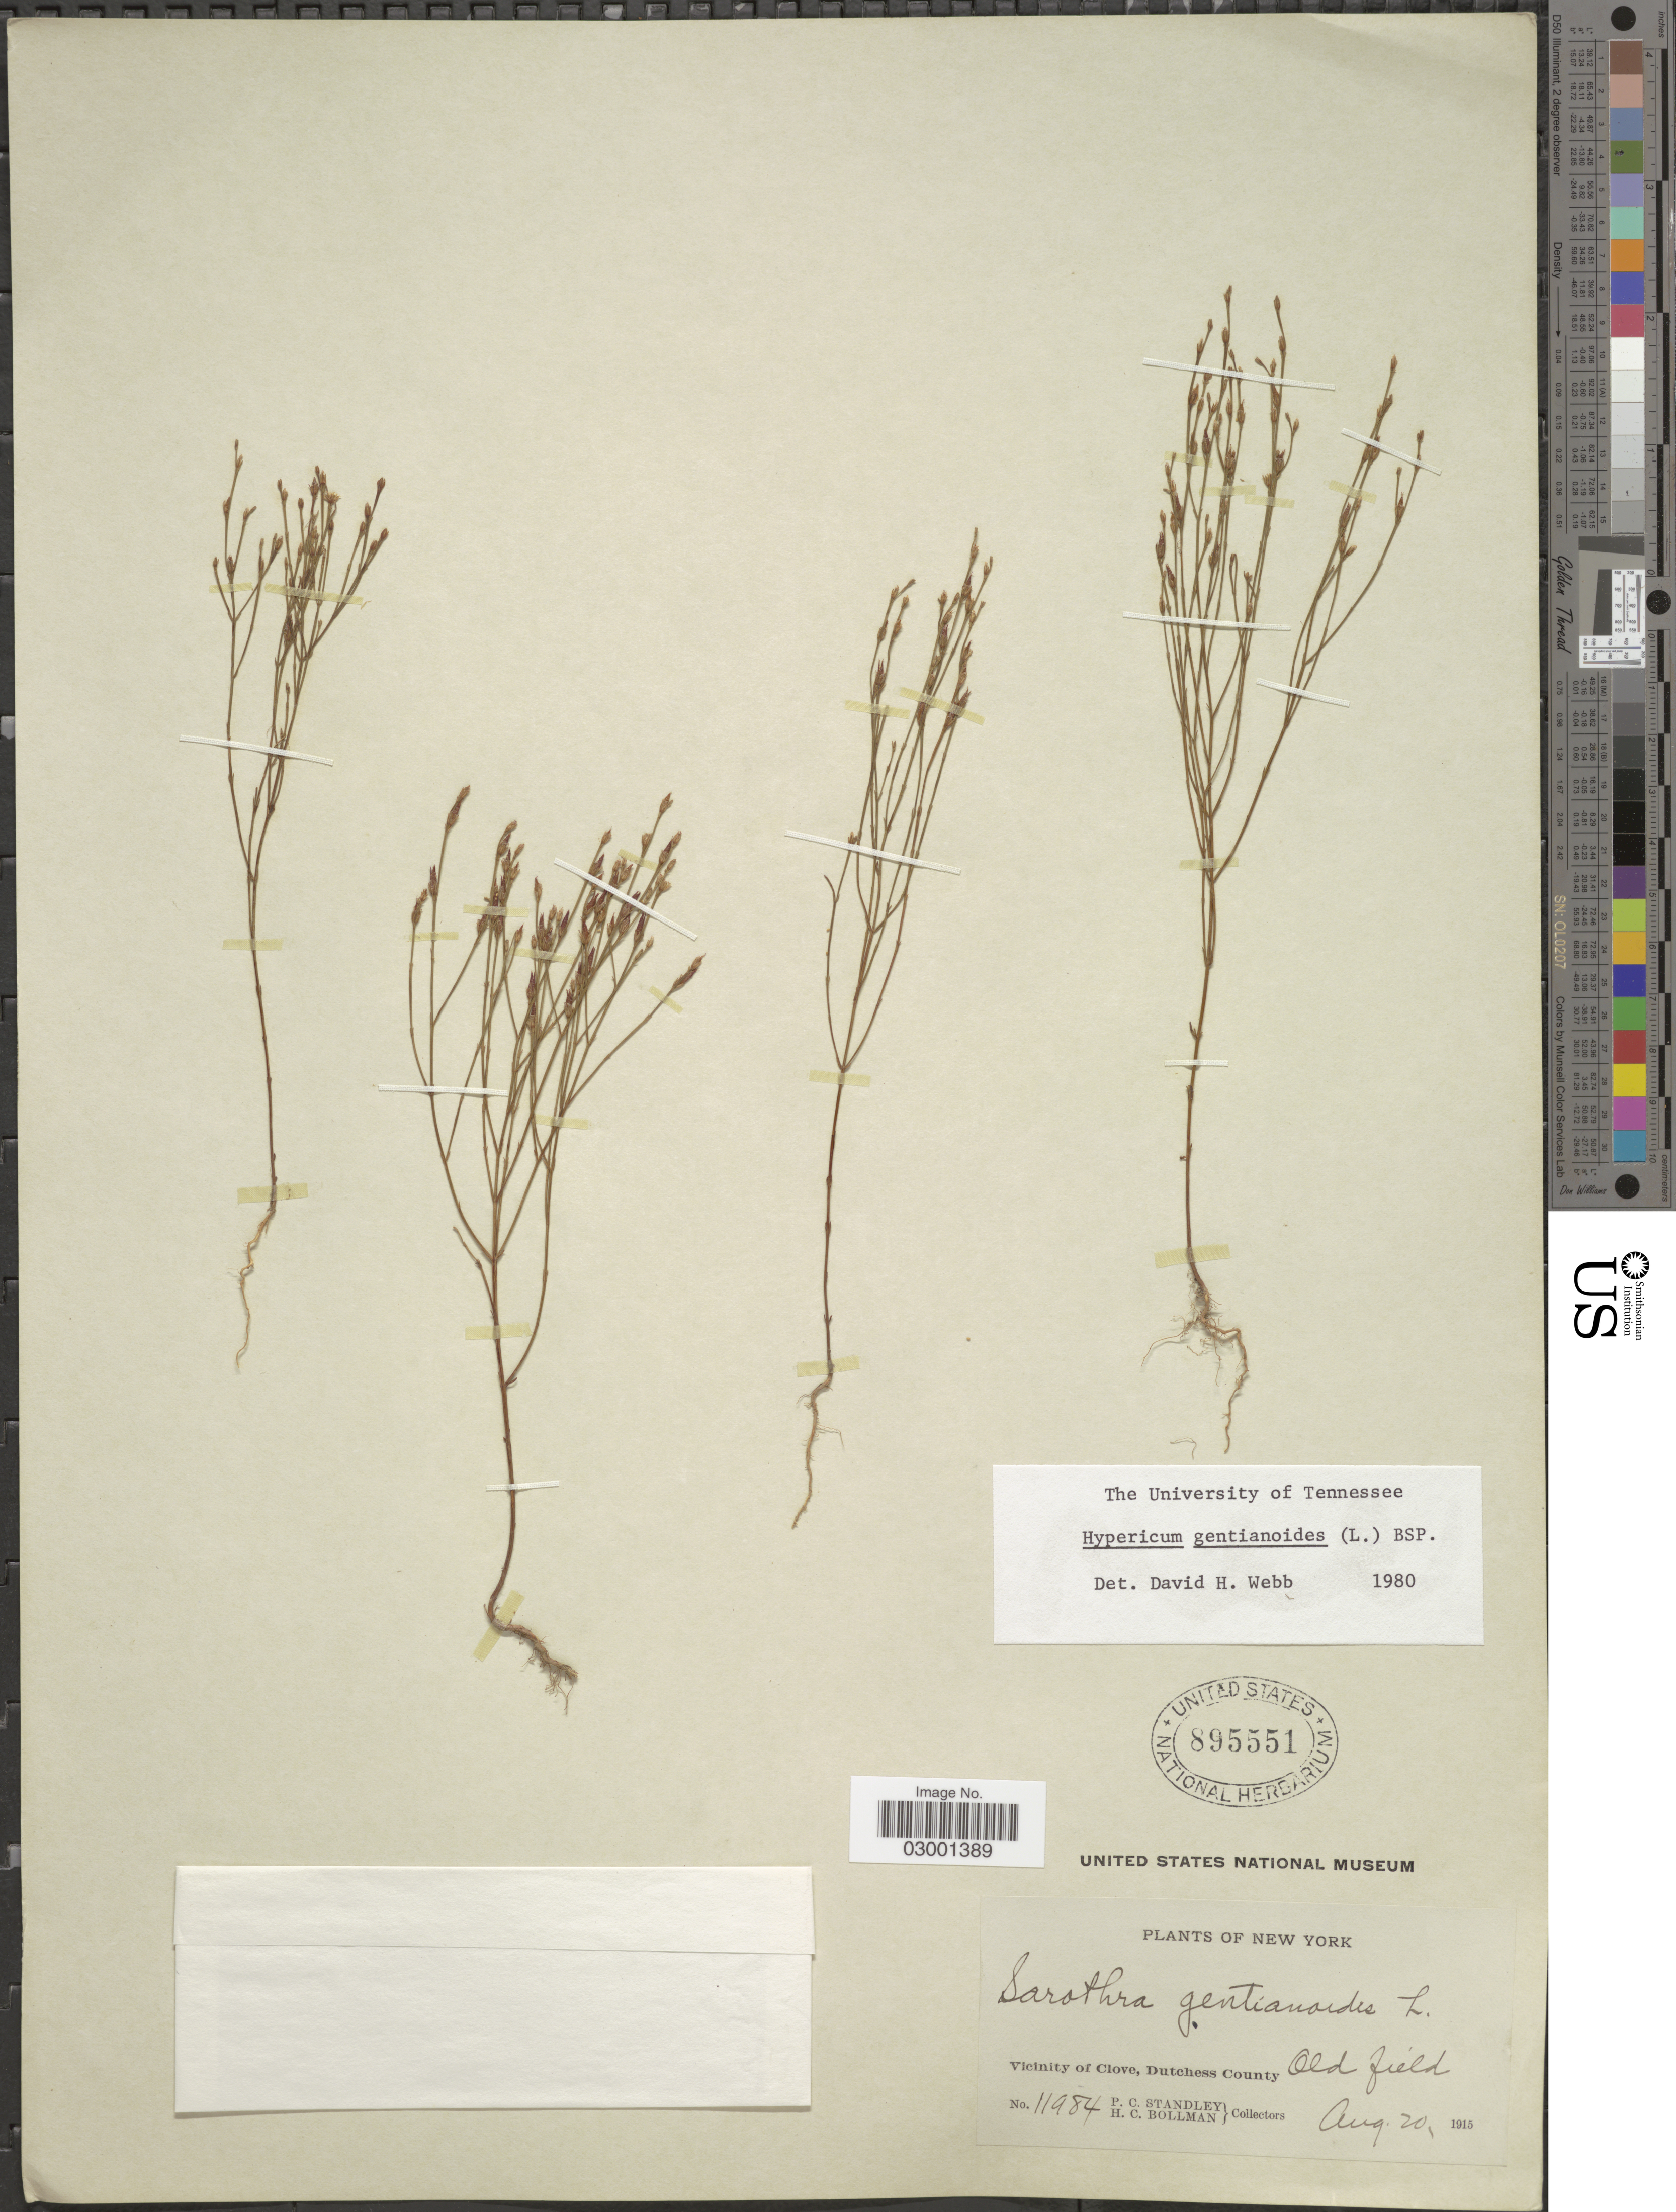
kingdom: Plantae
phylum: Tracheophyta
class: Magnoliopsida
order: Malpighiales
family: Hypericaceae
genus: Hypericum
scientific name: Hypericum gentianoides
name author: (L.) Britton, Stearns & Poggenb.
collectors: P. C. Standley & H. C. Bollman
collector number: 11984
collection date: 1915-08-20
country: United States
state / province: New York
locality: Vicinity of Clove, Dutches County Old Field.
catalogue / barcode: US 895551